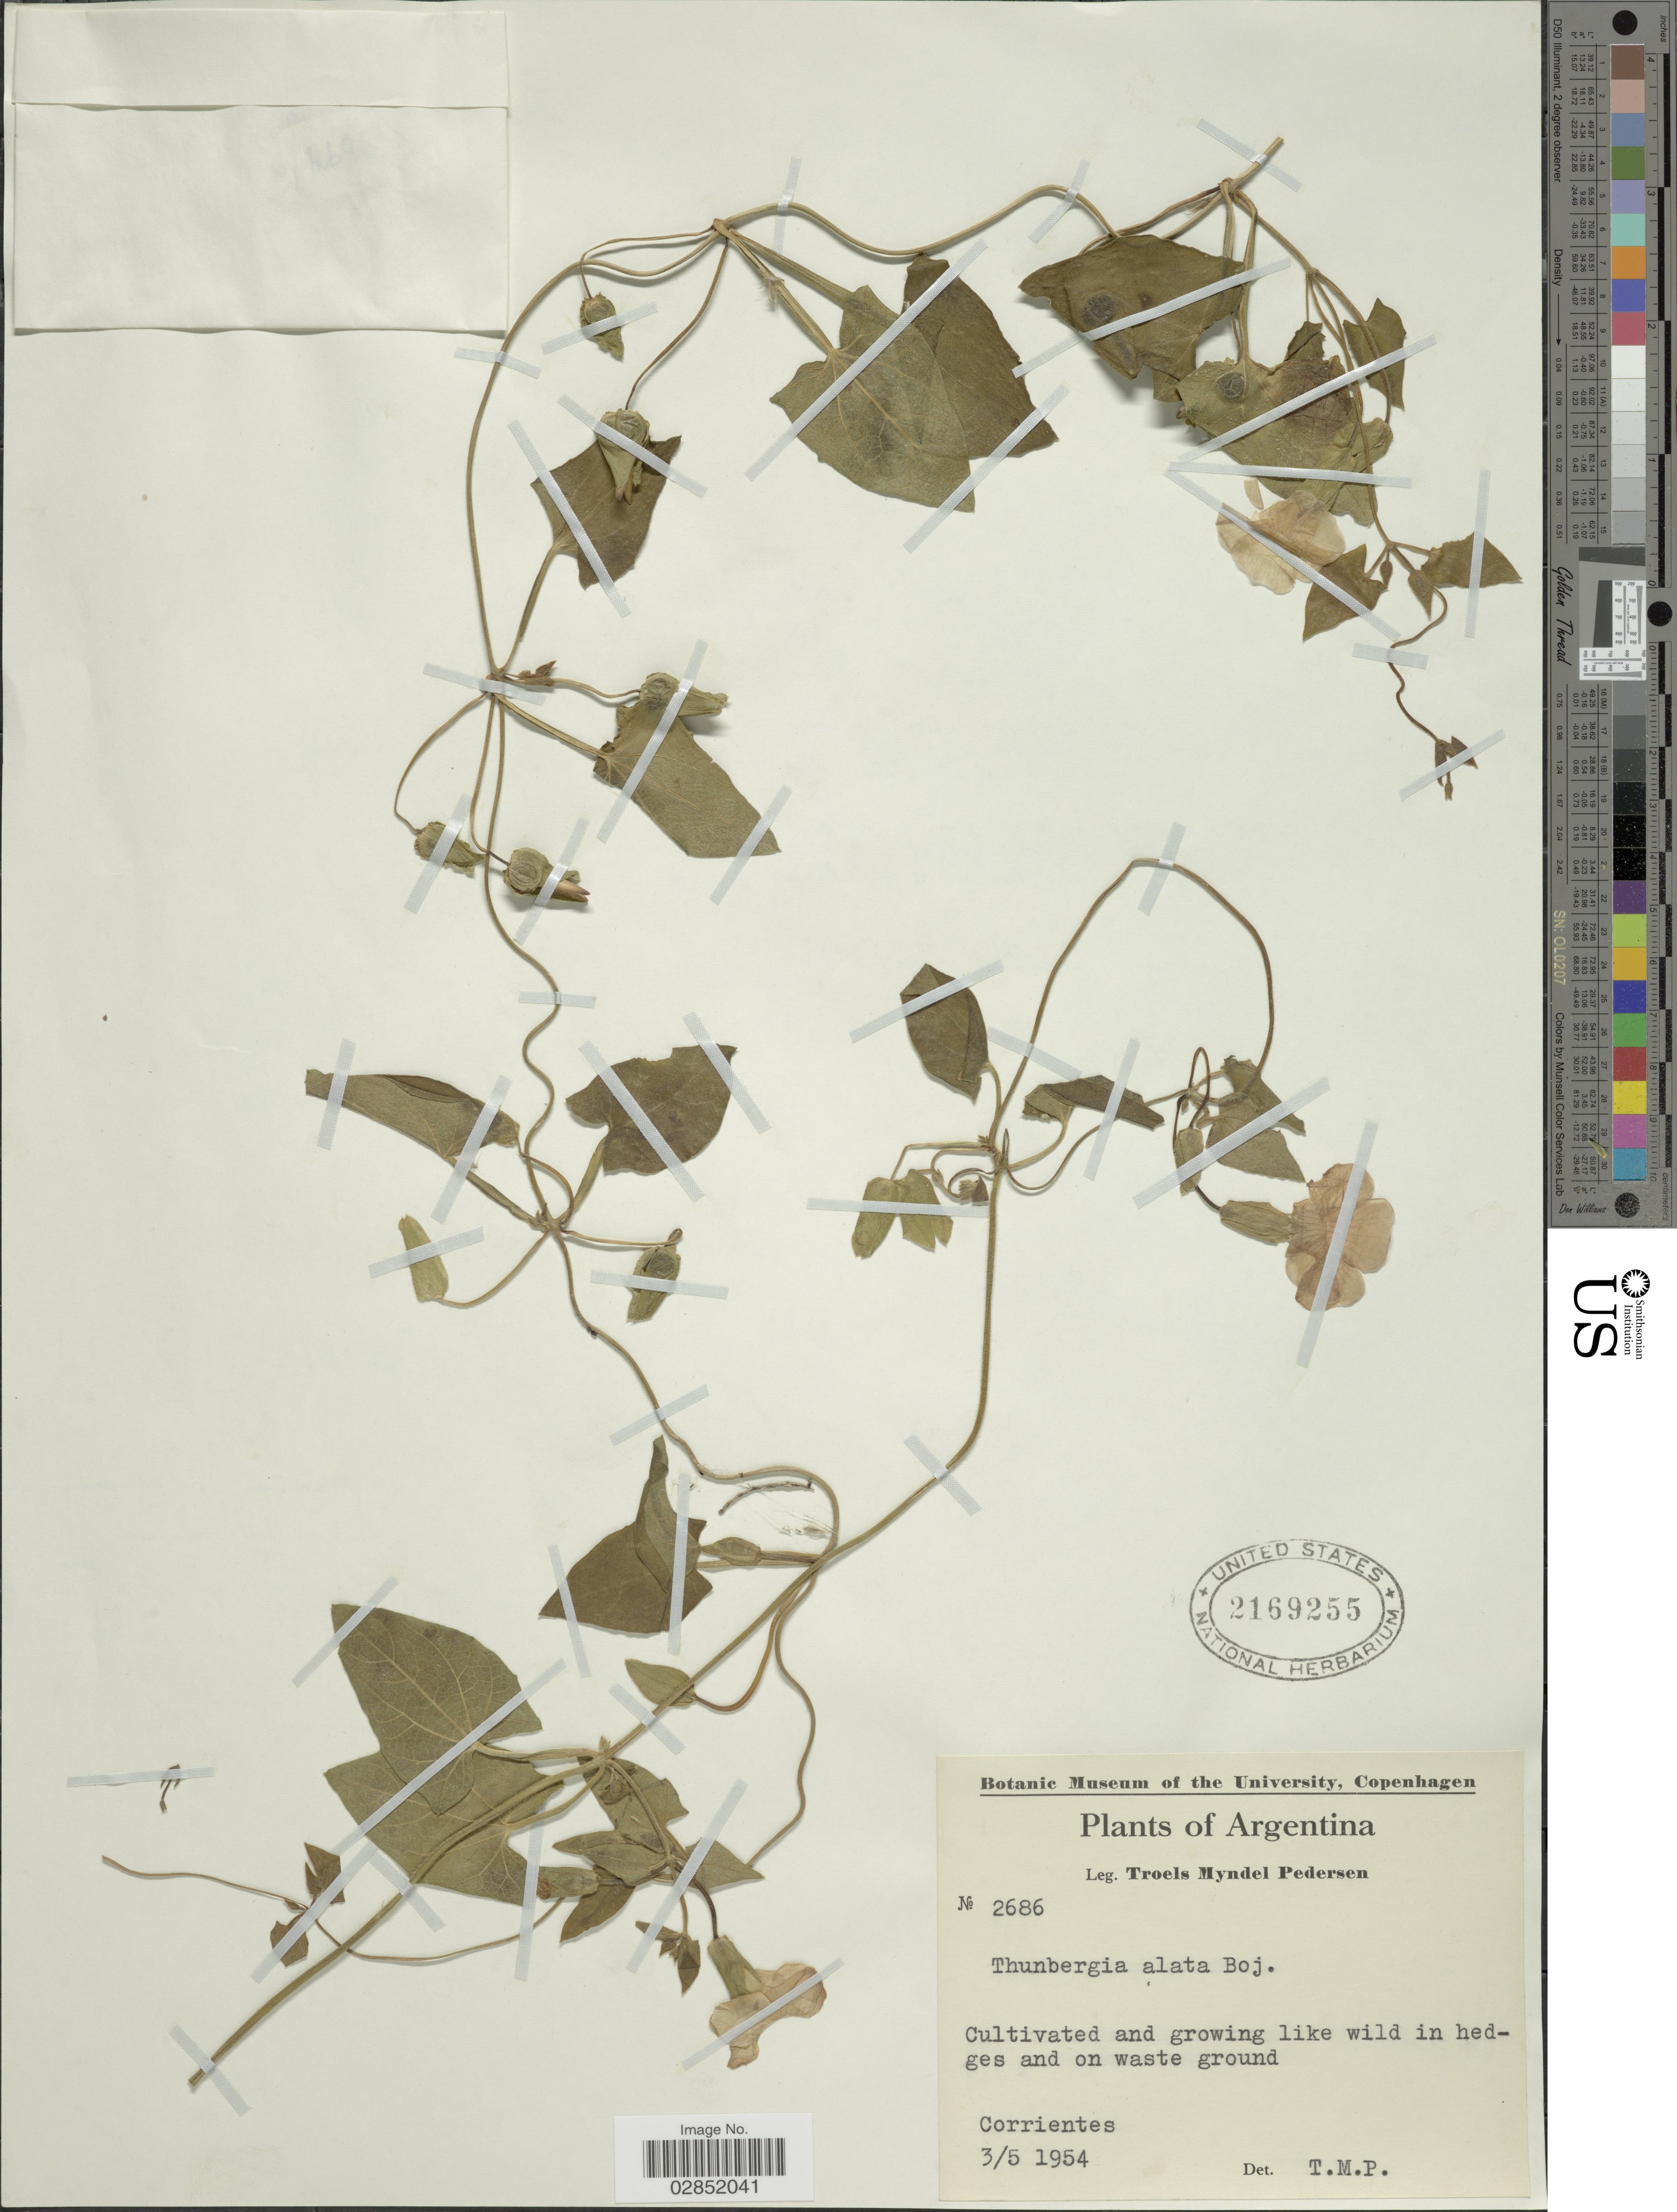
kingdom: Plantae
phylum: Tracheophyta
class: Magnoliopsida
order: Lamiales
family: Acanthaceae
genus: Thunbergia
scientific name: Thunbergia alata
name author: Bojer ex Sims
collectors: T. Pederson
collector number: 2686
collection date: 1954-05-03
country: Argentina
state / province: Corrientes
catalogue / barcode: US 2169255